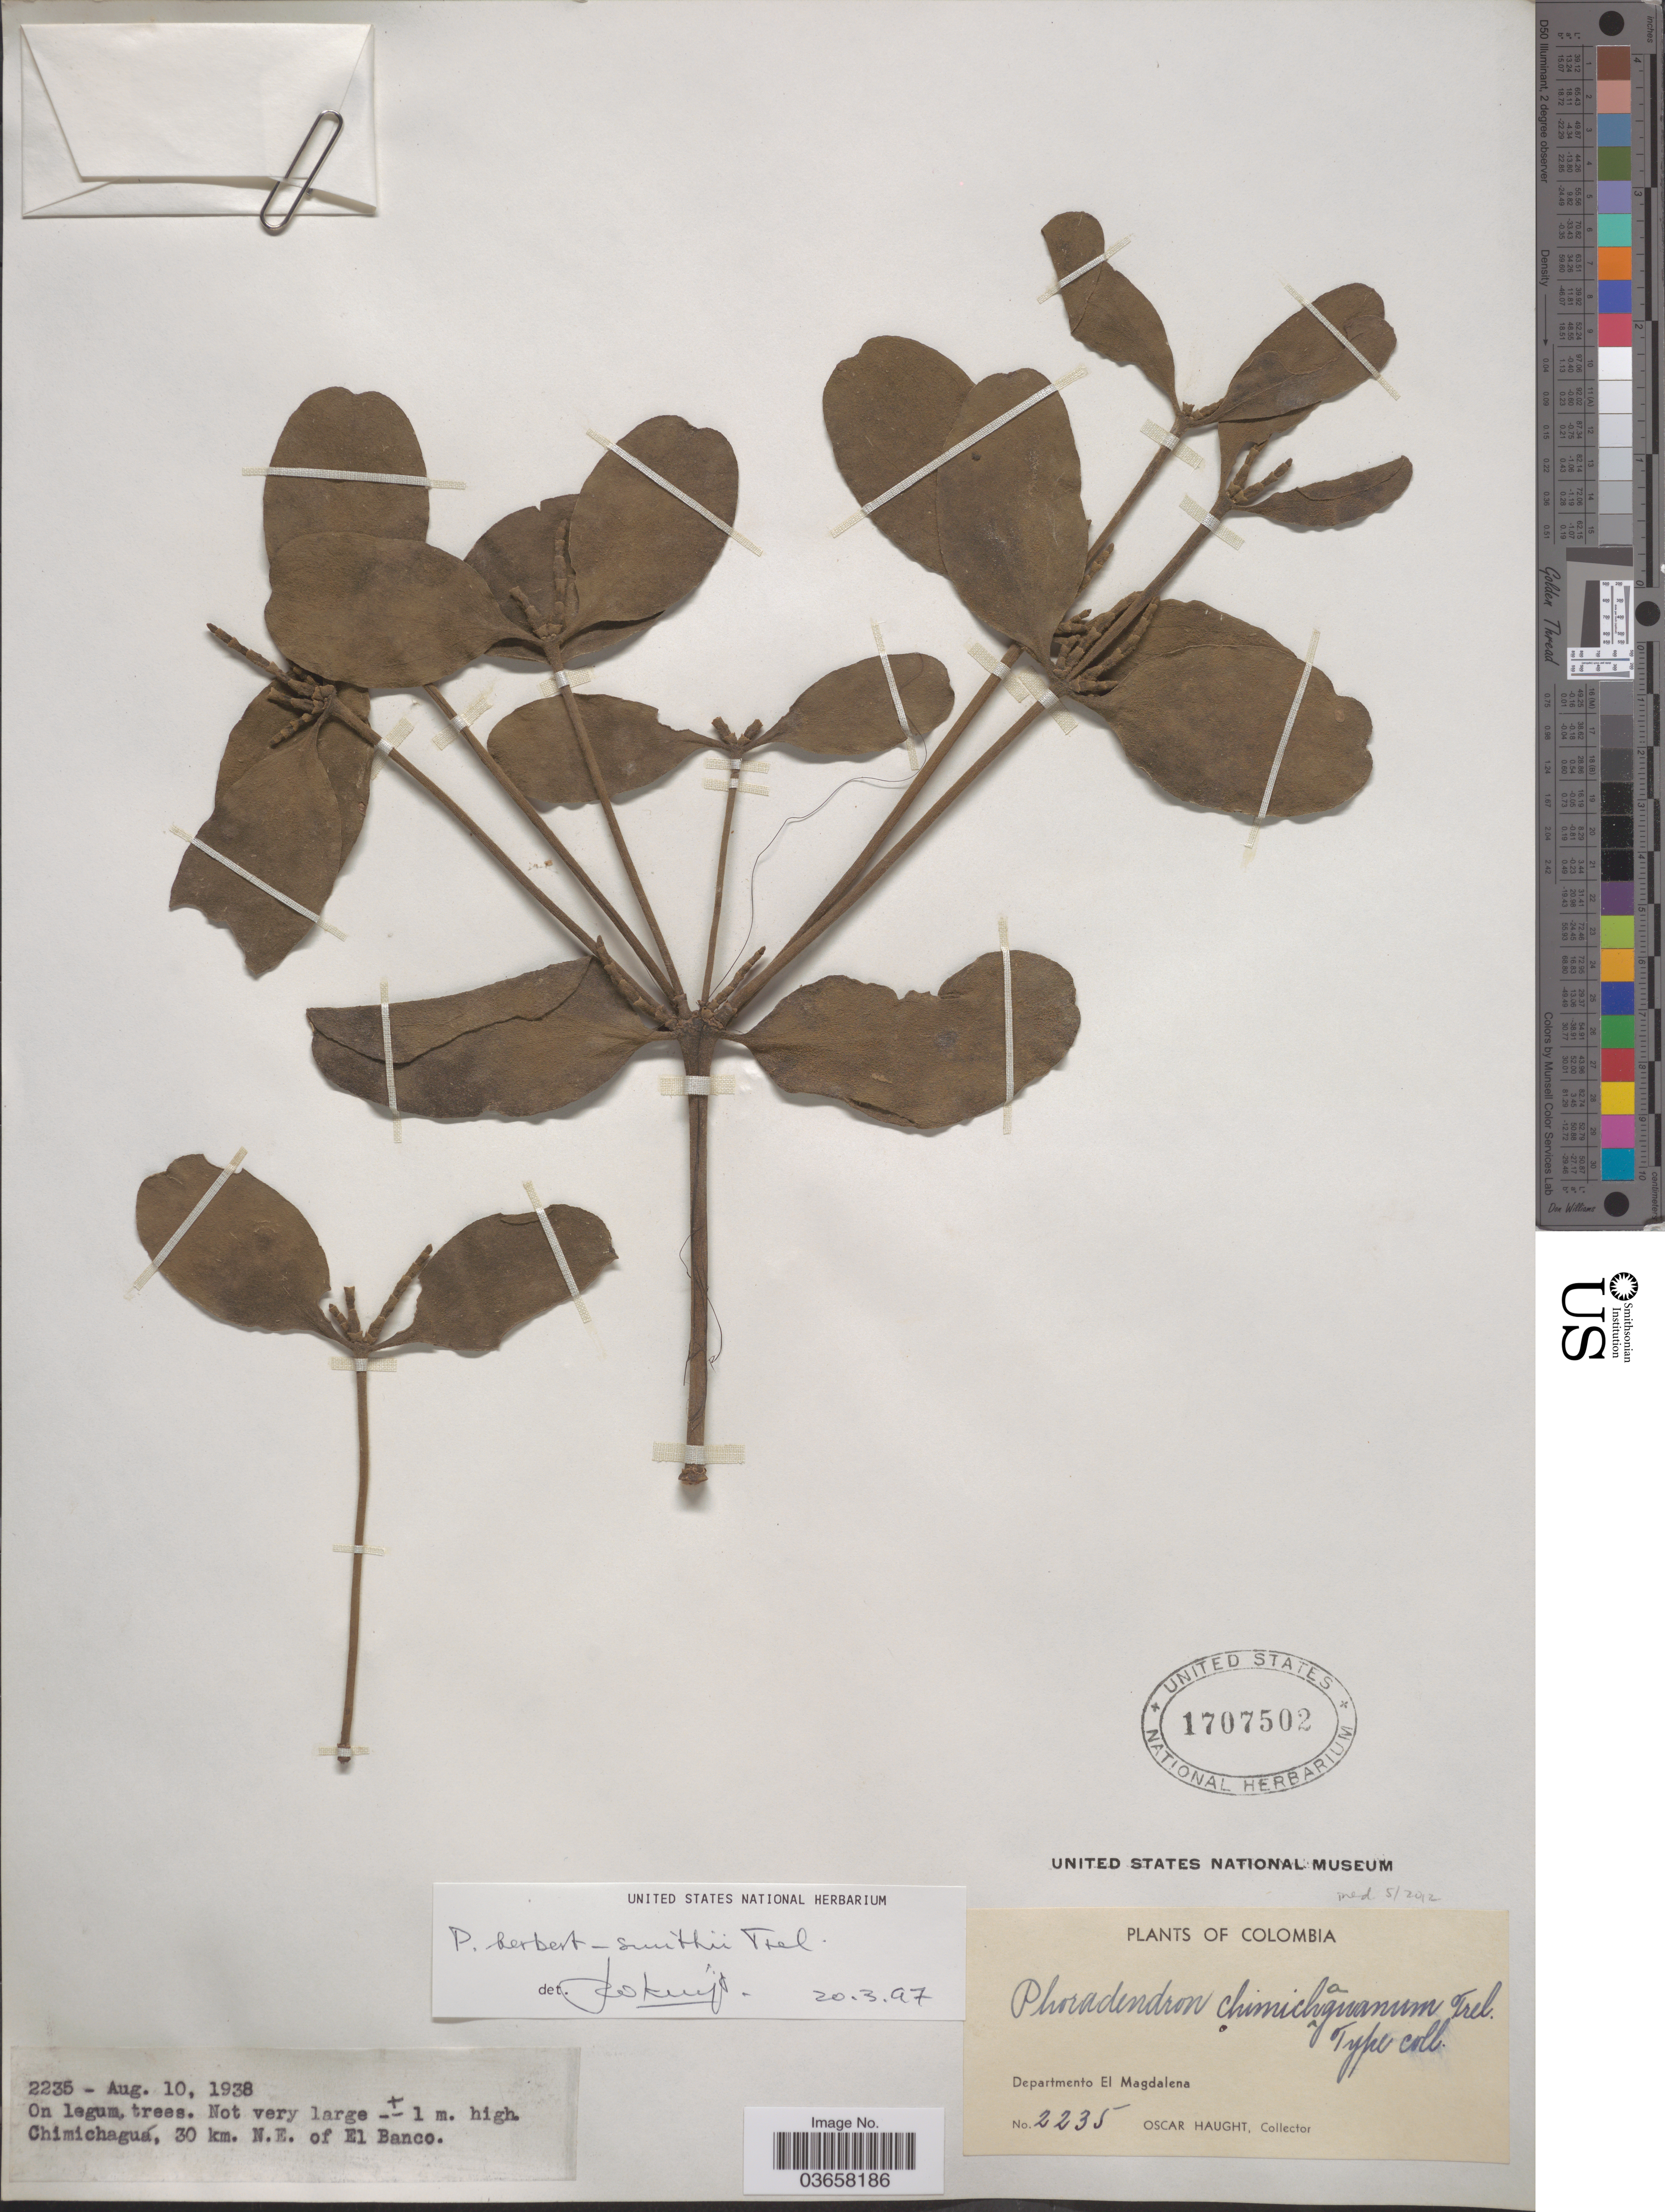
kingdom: Plantae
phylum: Tracheophyta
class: Magnoliopsida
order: Santalales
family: Viscaceae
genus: Phoradendron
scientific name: Phoradendron herbert-smithii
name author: Trel.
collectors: O. Haught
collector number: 2235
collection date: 1938-08-10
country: Colombia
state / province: Magdalena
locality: Departmento El Magdalena. Chimichaguá, 30 km. N. E. of El Banco.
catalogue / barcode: US 1707502